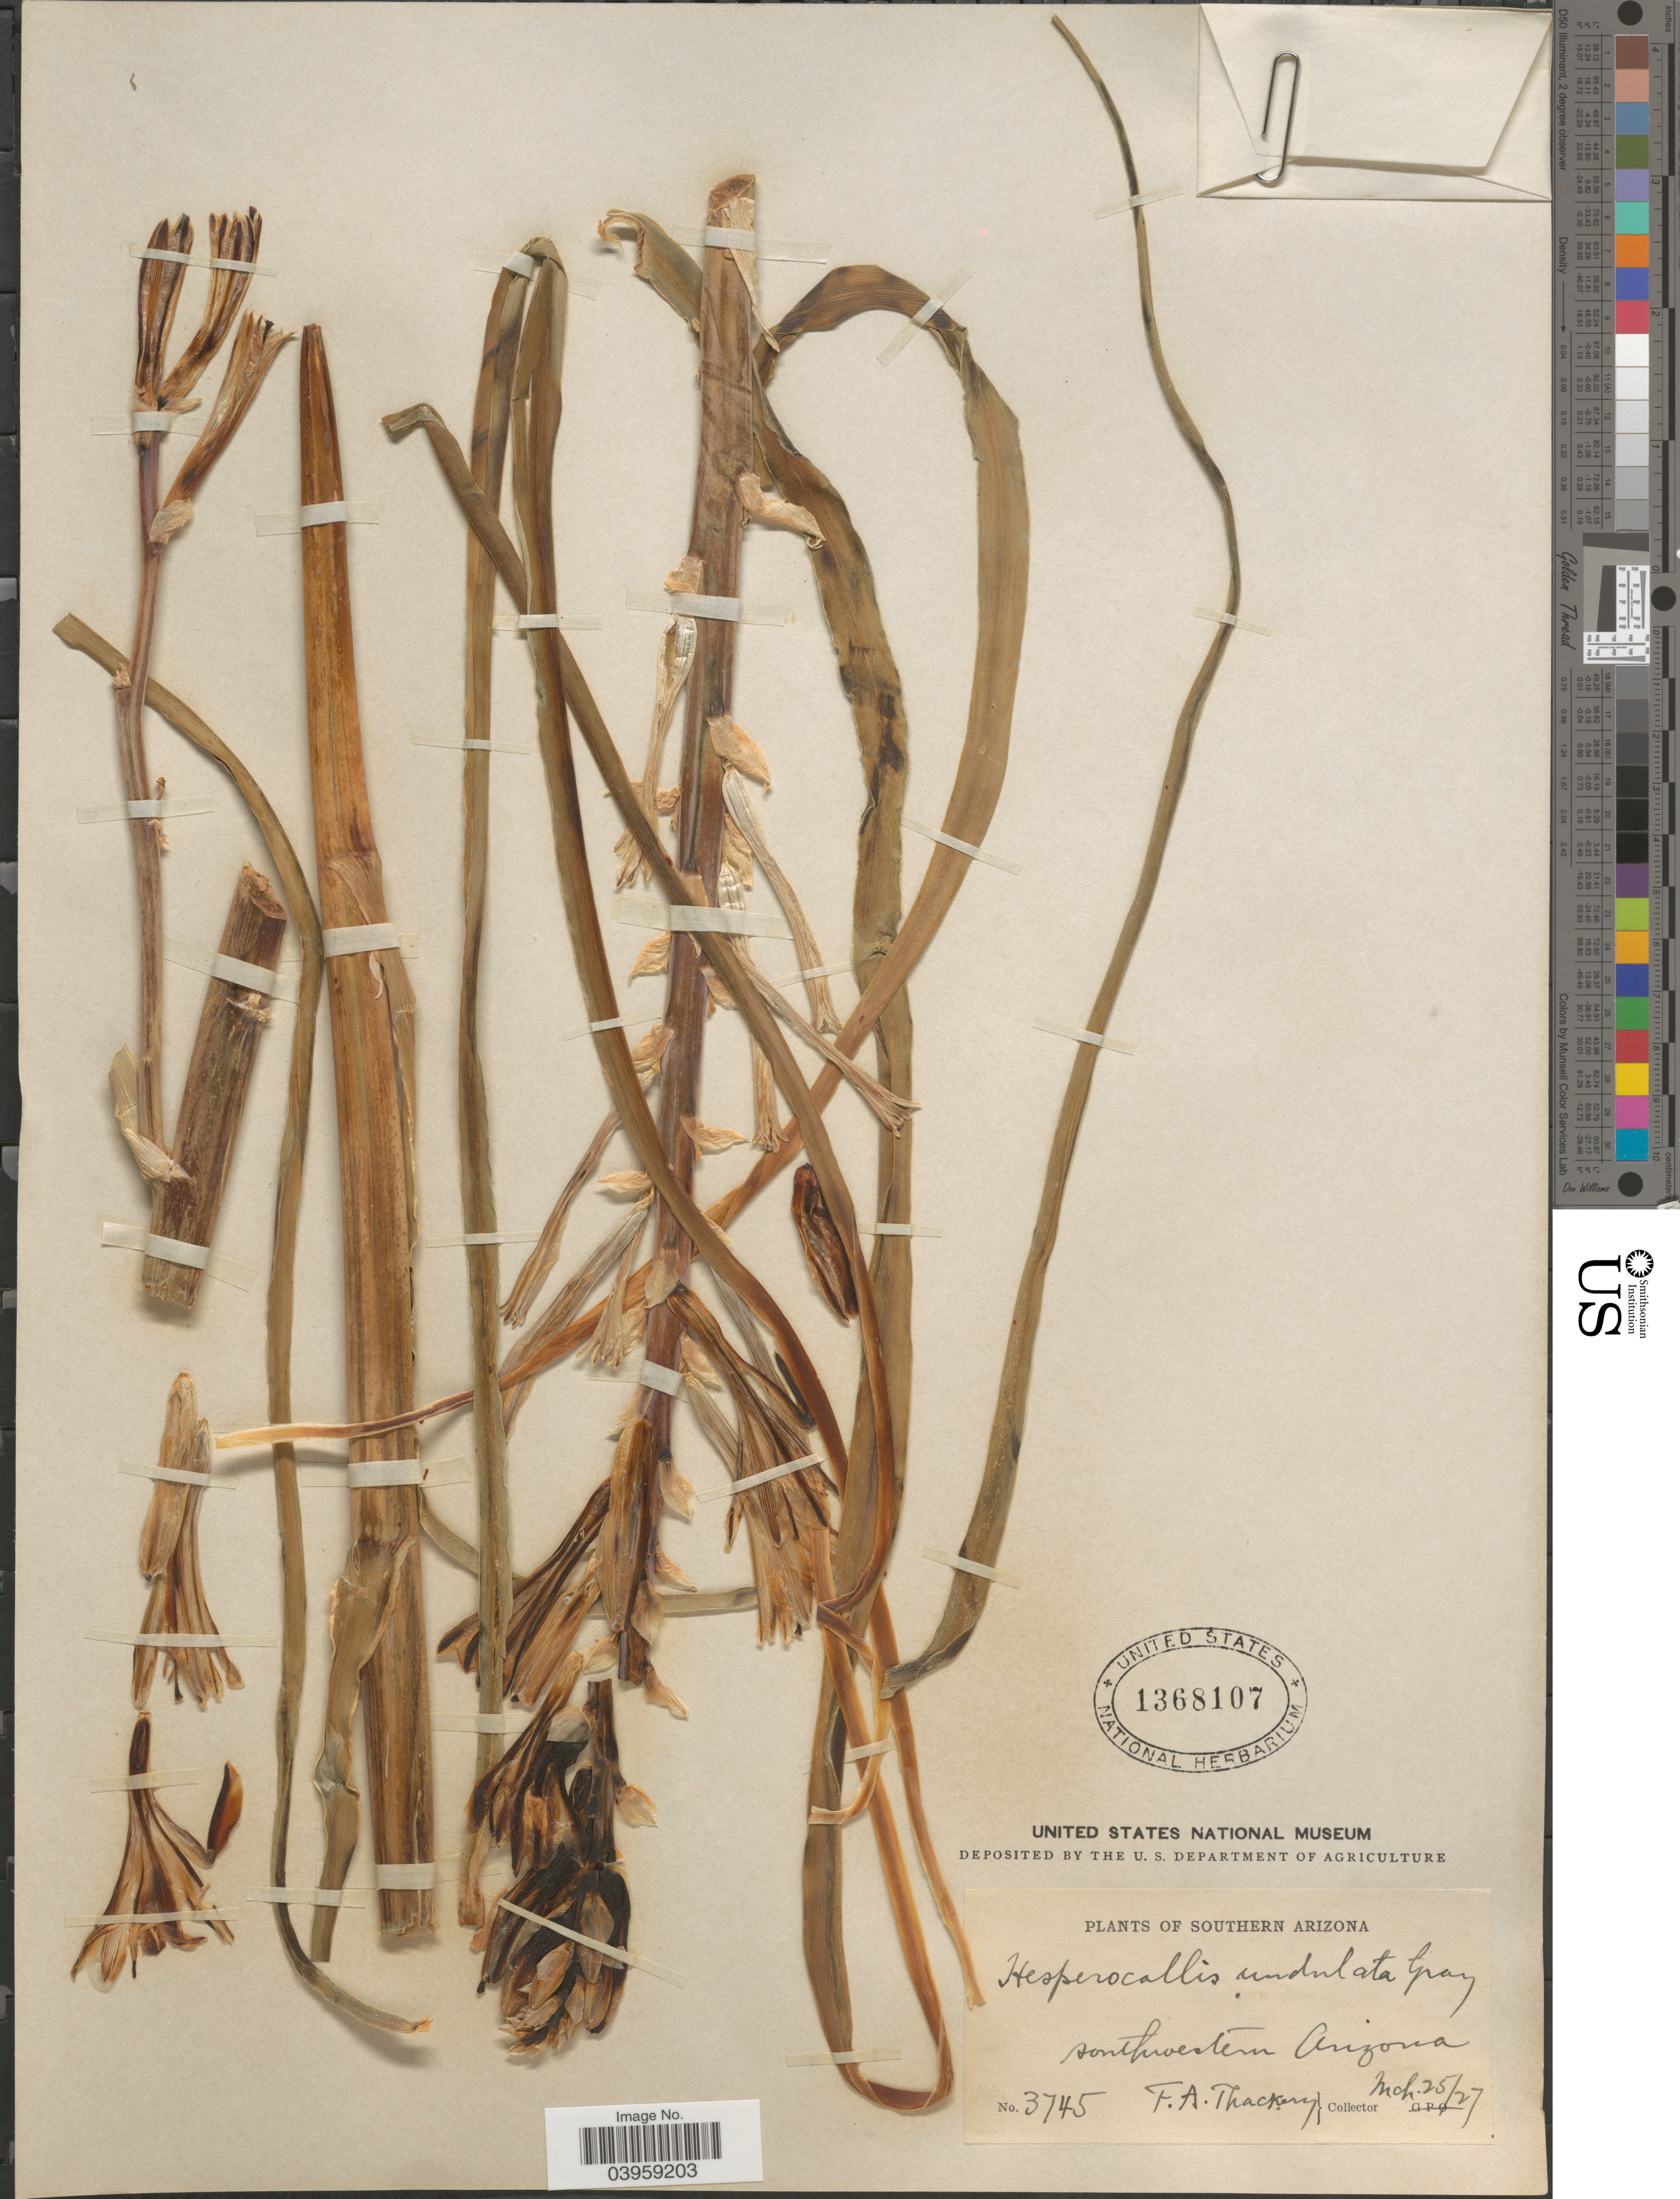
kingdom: Plantae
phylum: Tracheophyta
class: Liliopsida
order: Asparagales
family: Asparagaceae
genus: Hesperocallis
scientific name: Hesperocallis undulata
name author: A. Gray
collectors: F. Thackery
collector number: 3745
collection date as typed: Transcribed d/m/y: 25/3/27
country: United States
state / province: Arizona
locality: Southwestern Arizona.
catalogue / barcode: US 1368107